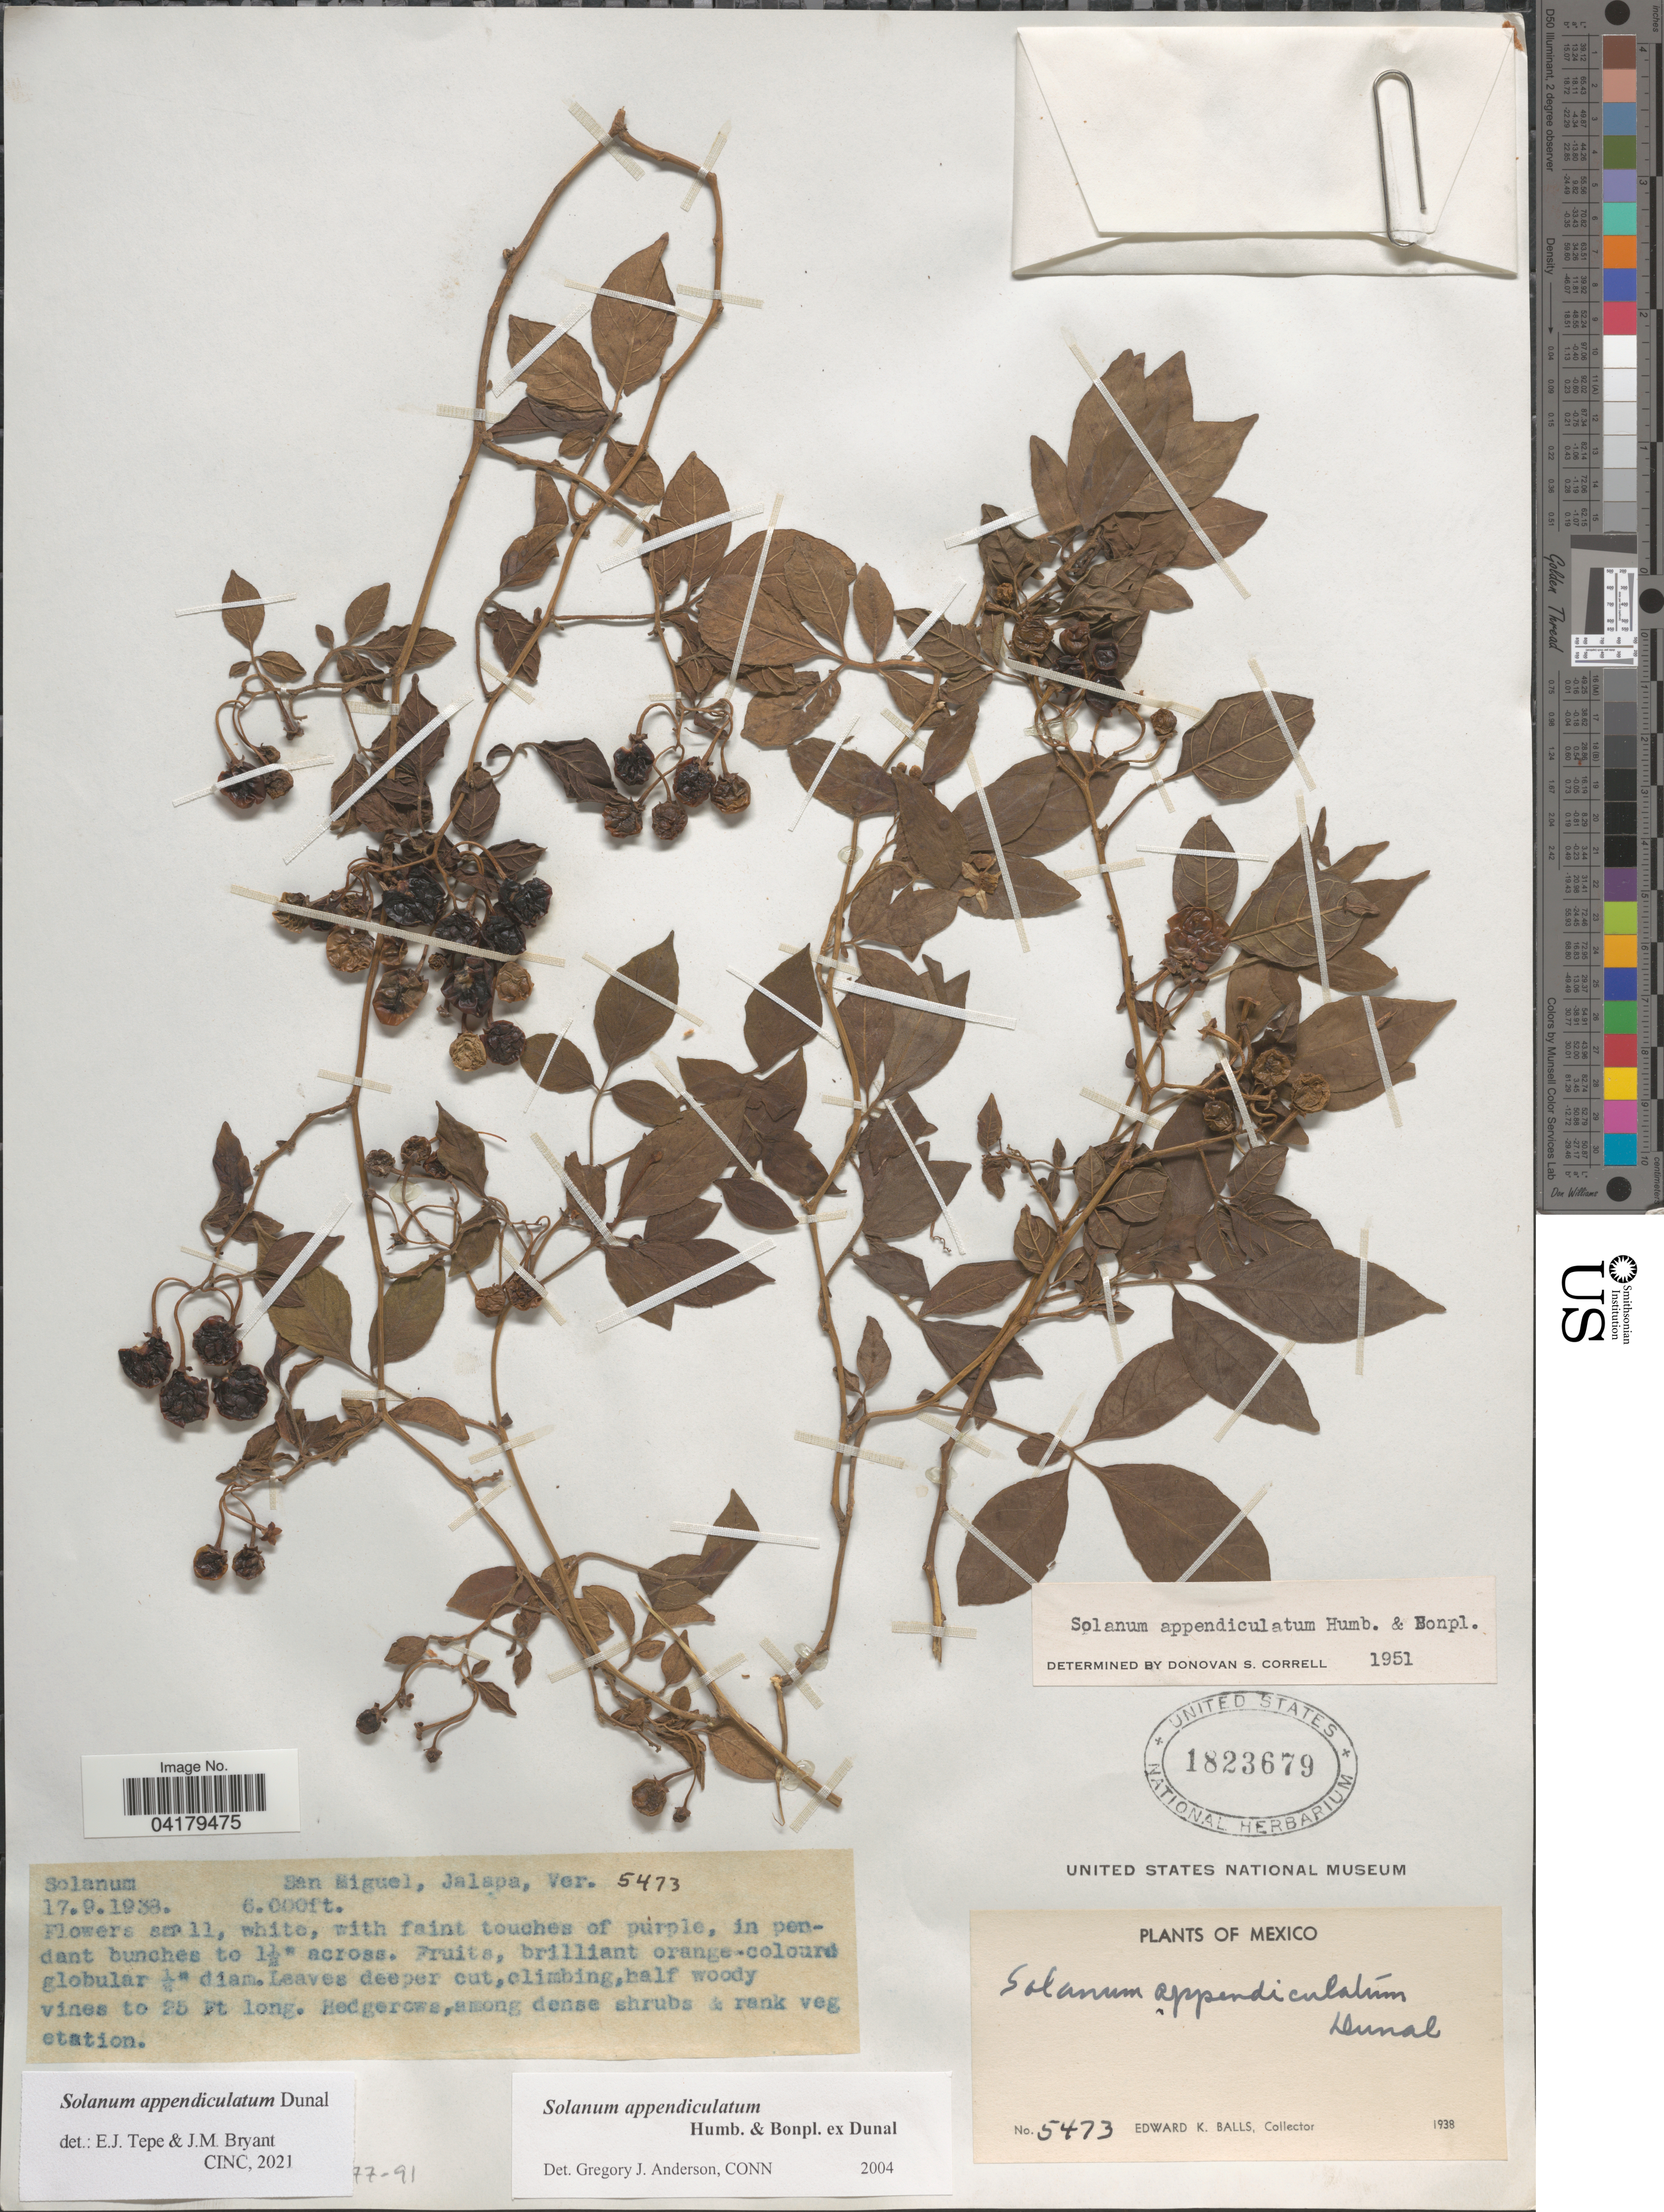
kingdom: Plantae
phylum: Tracheophyta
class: Magnoliopsida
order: Solanales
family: Solanaceae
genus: Solanum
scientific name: Solanum appendiculatum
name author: Humb. & Bonpl. ex Dunal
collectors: E. K. Balls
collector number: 5473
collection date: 1938-09-17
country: Guatemala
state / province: Jalapa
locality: San Miguel, Ver.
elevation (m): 1829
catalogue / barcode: US 1823679